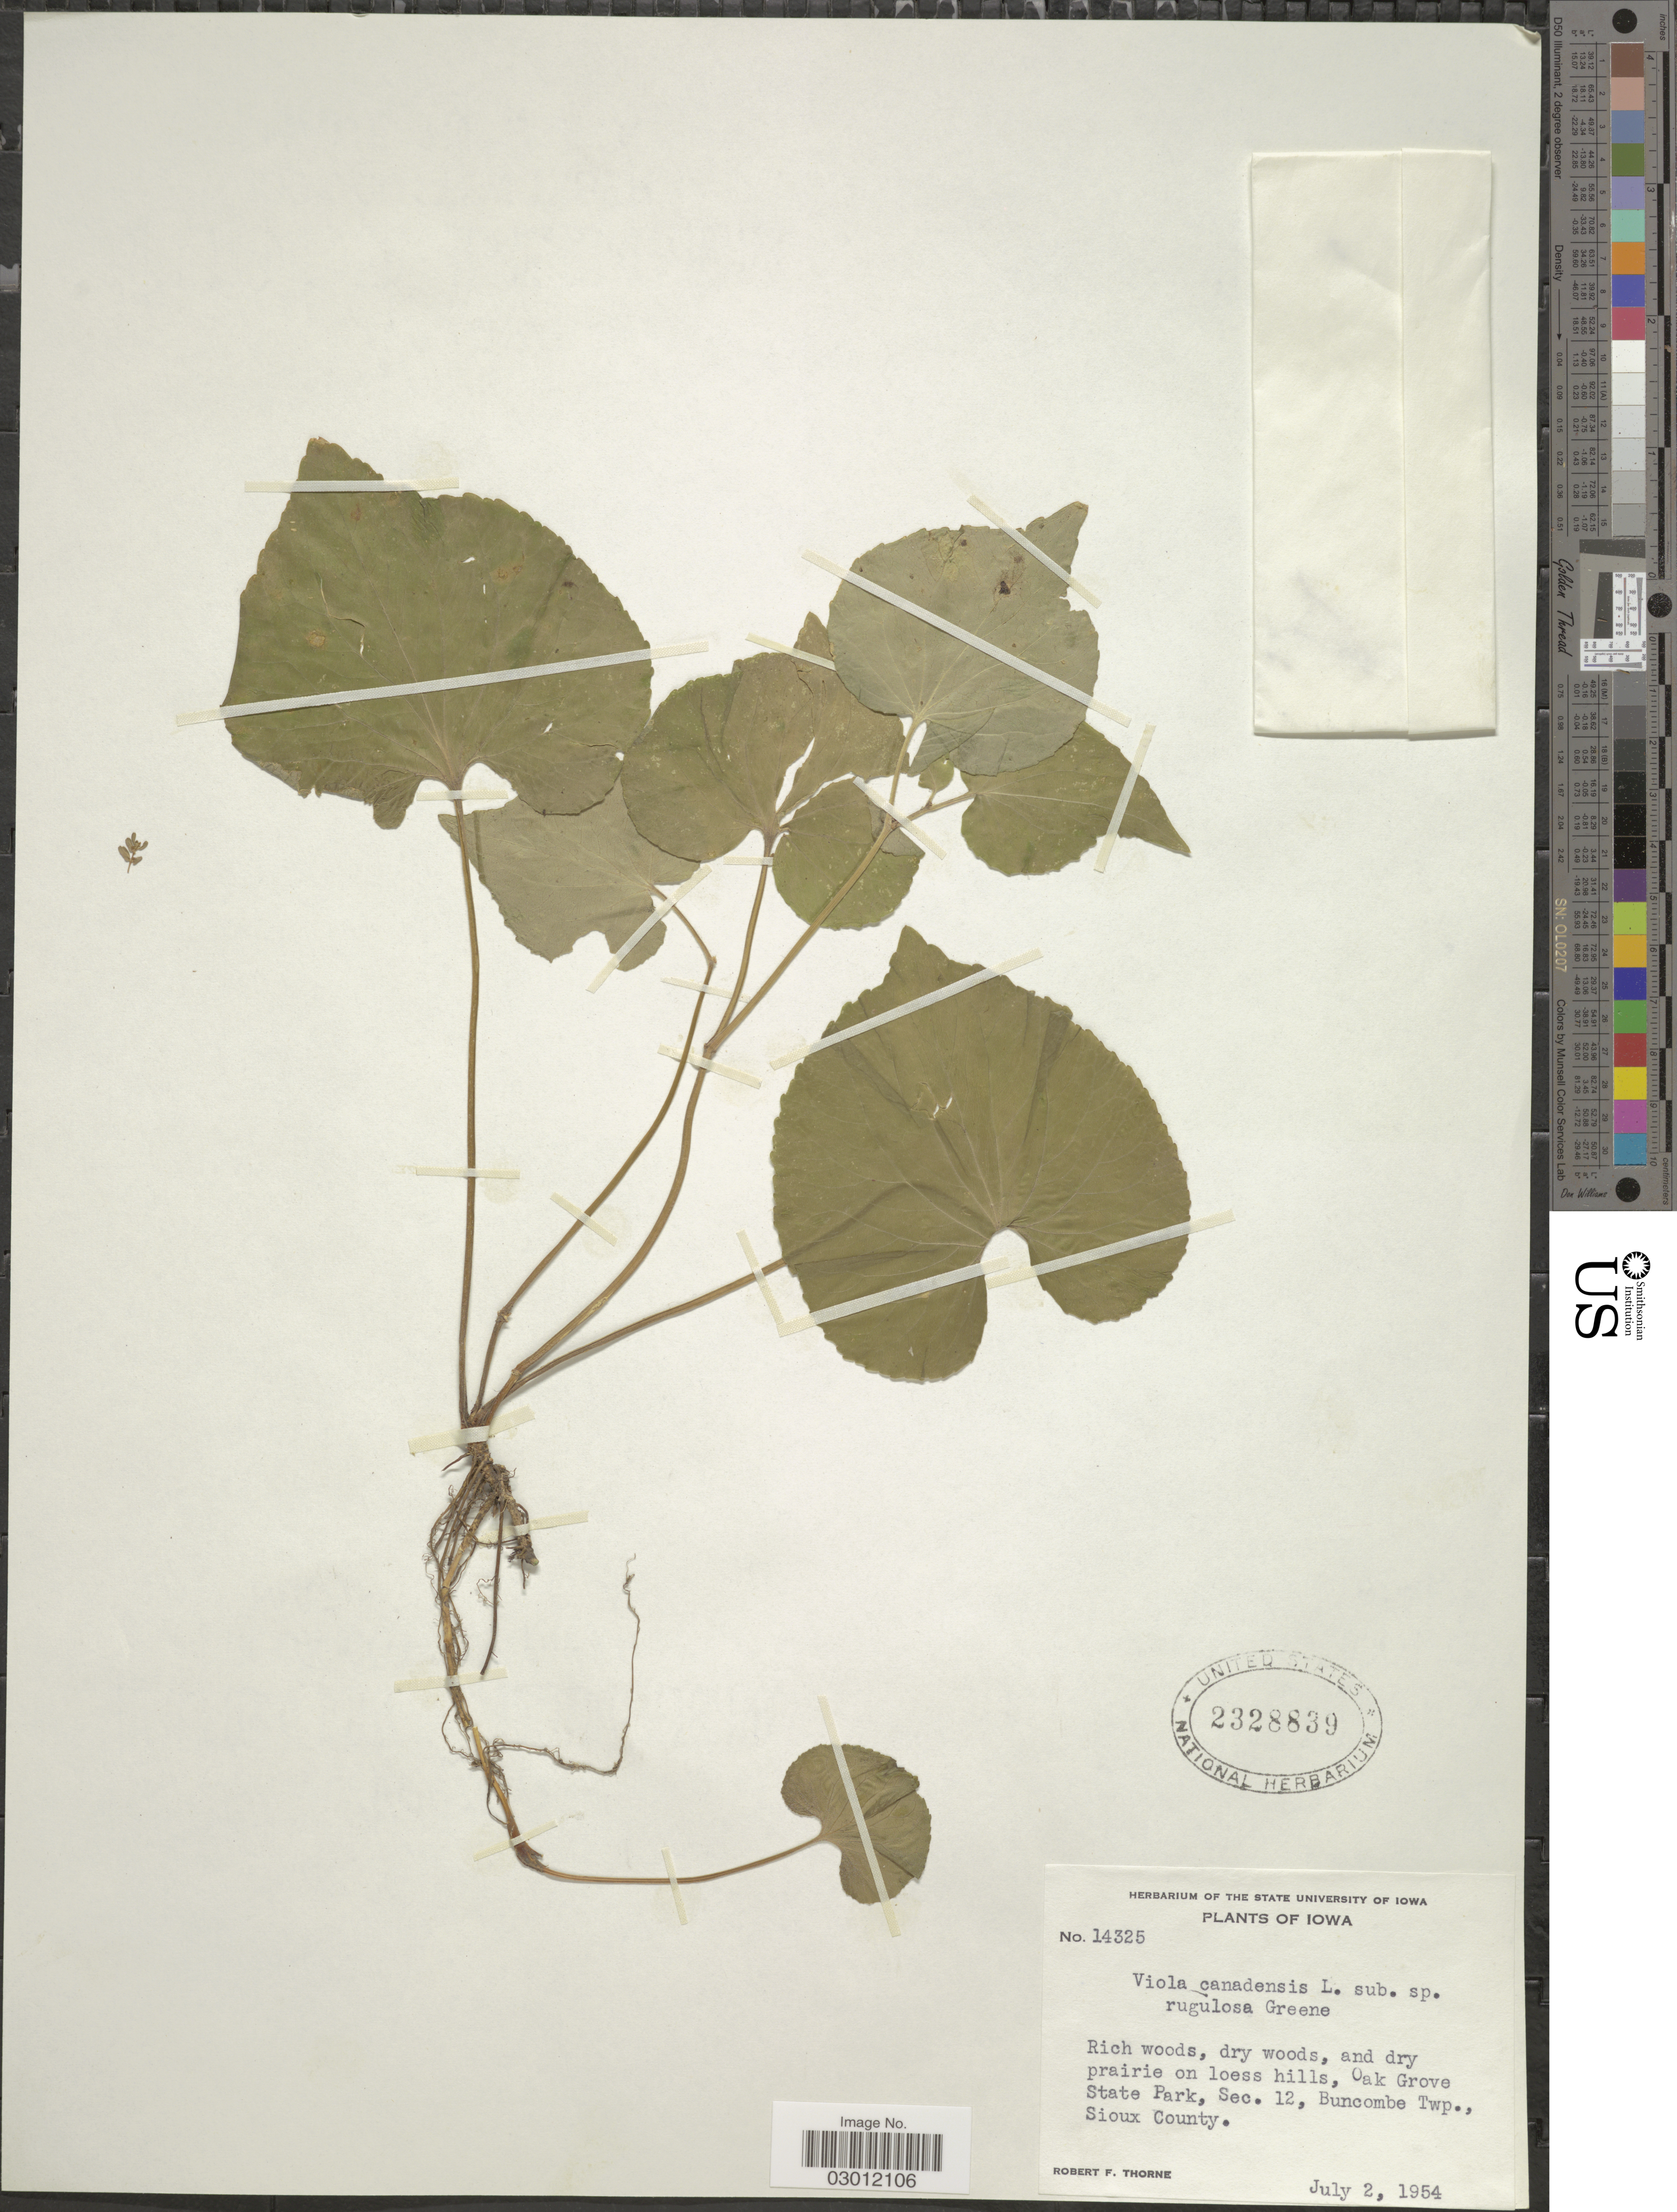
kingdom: Plantae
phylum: Tracheophyta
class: Magnoliopsida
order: Malpighiales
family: Violaceae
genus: Viola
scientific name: Viola canadensis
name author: L.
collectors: R. F. Thorne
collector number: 14325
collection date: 1954-07-02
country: United States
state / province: Iowa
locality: Rich woods, dry woods, and dry prairie on loess hills, Oak Grove State Park, Sec. 12, Buncombe Twp., Sioux County.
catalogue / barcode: US 2328839